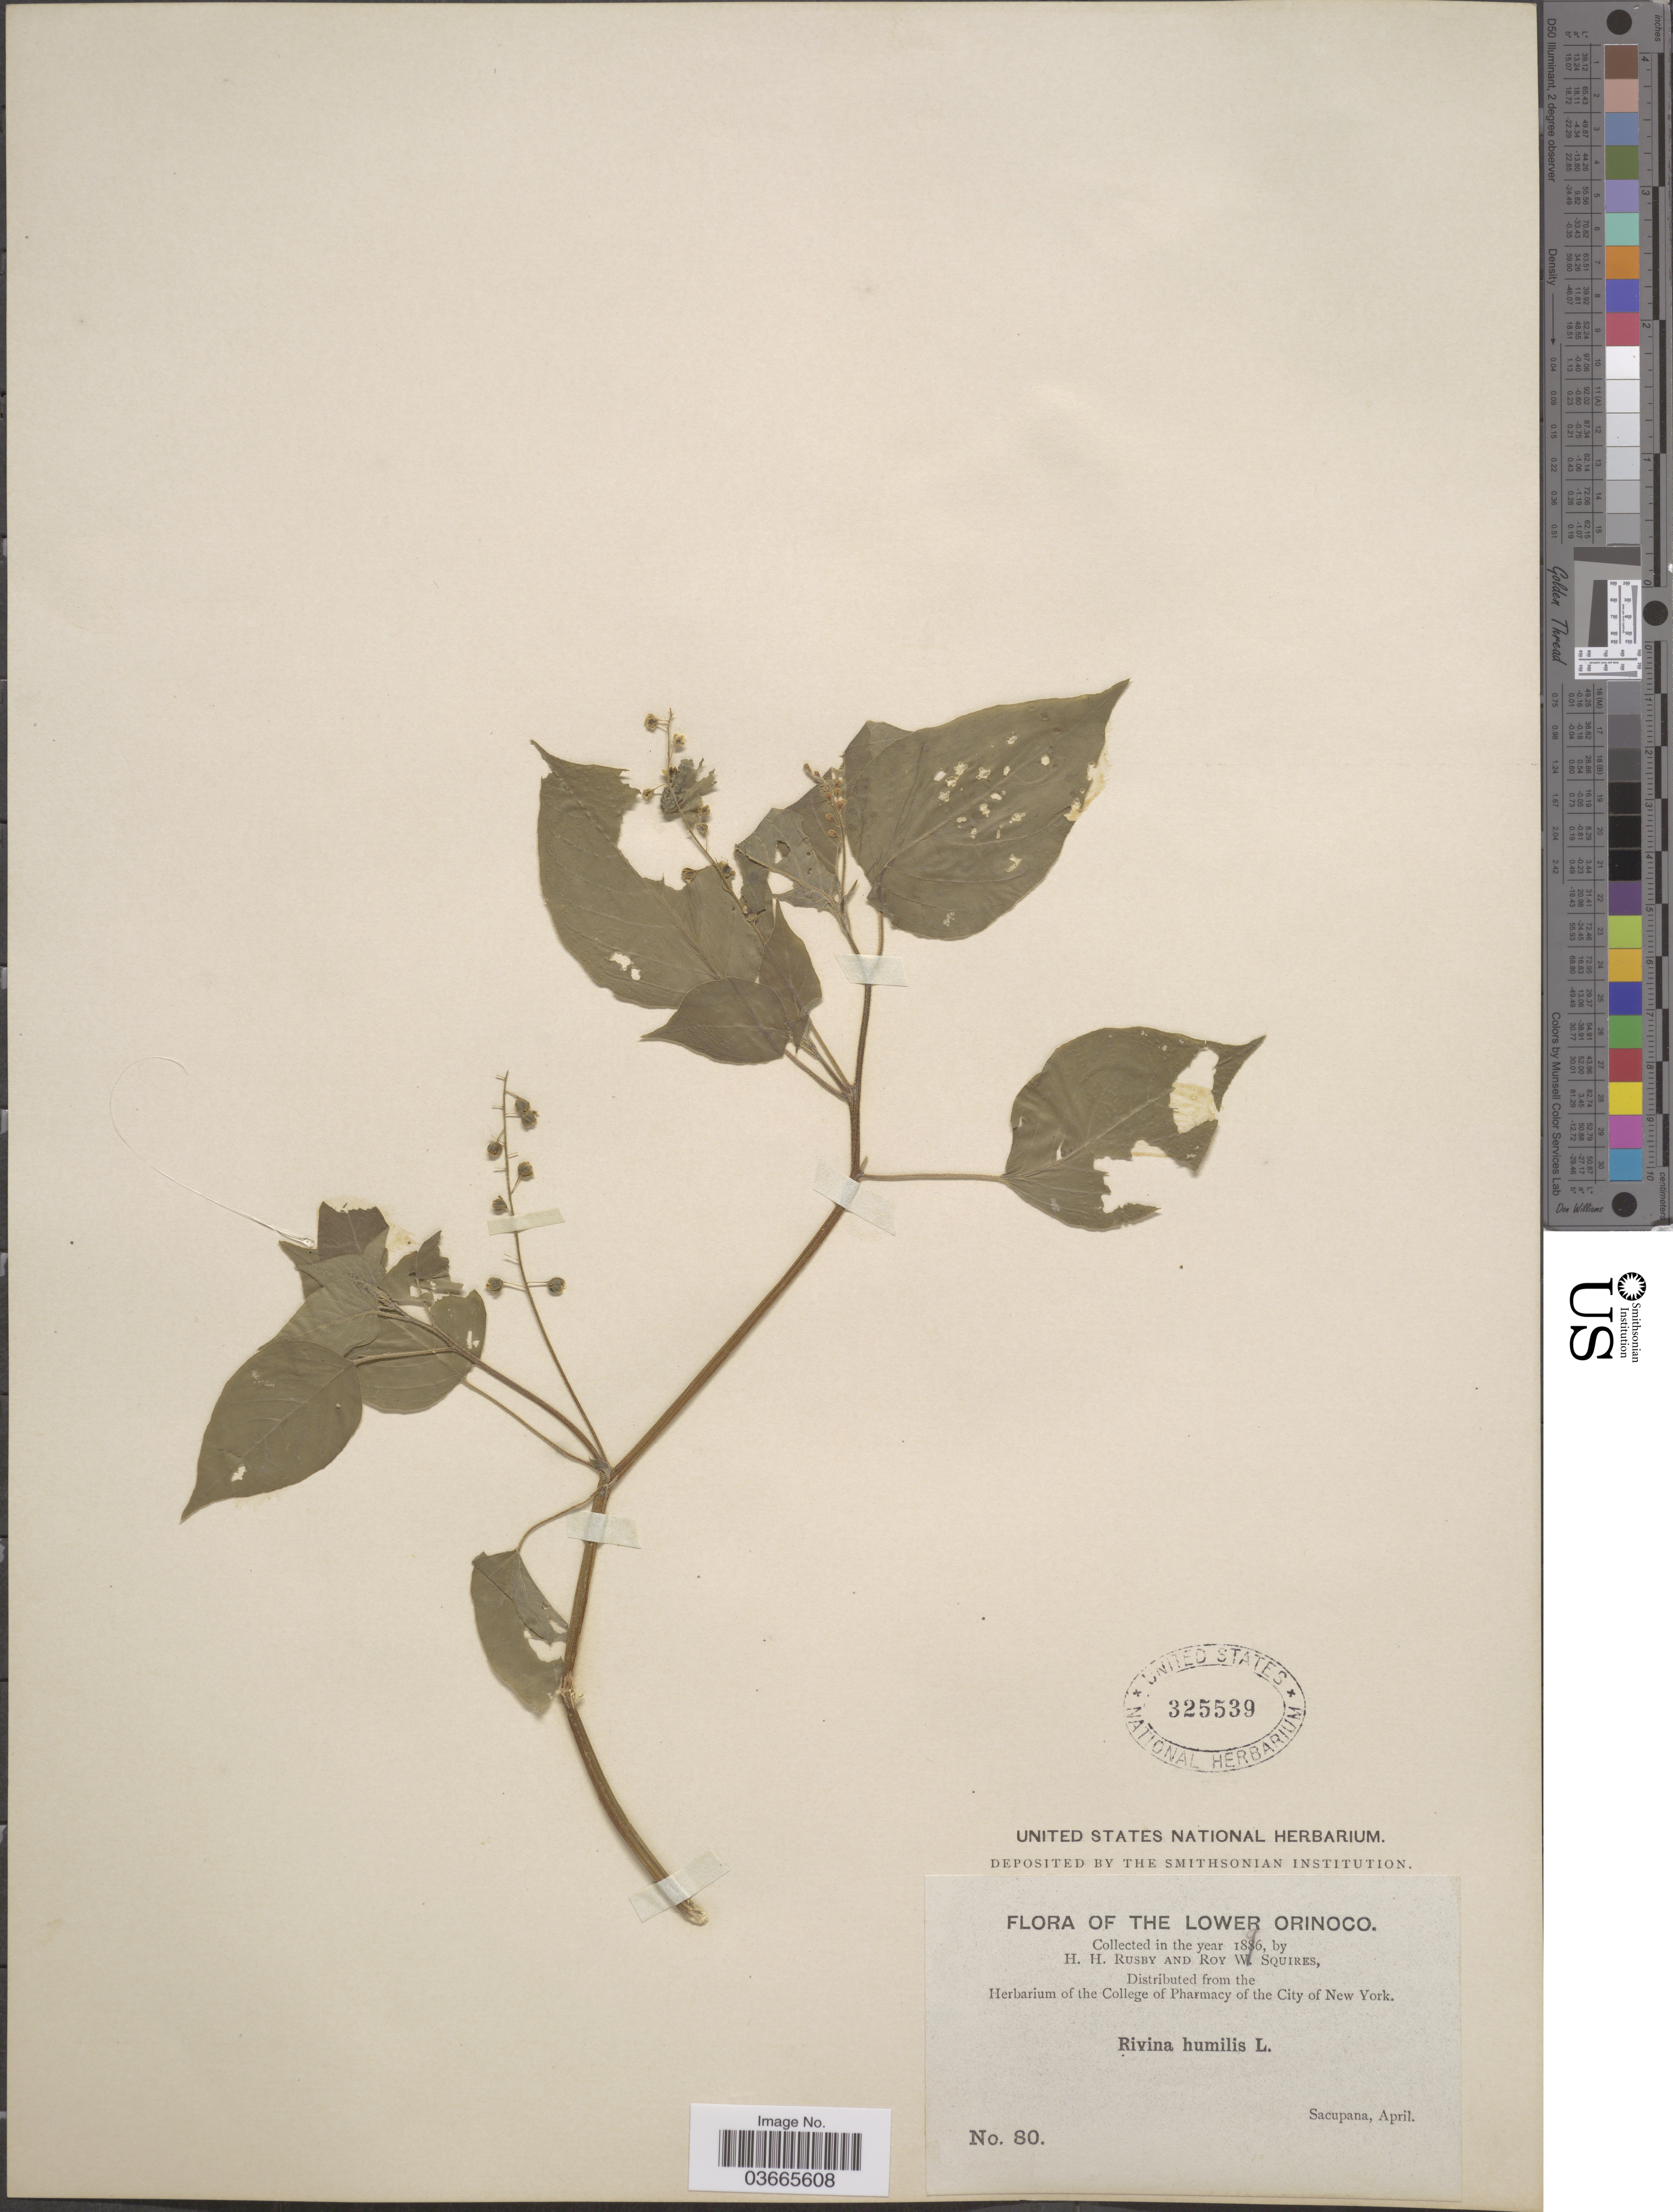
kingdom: Plantae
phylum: Tracheophyta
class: Magnoliopsida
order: Caryophyllales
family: Phytolaccaceae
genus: Rivina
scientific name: Rivina humilis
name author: L.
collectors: H. H. Rusby & R. Squires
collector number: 80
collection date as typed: April 1896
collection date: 1896-04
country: Venezuela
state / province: Delta Amacuro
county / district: Antonio Díaz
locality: Lower Orinoco, Sacupana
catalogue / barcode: US 325539